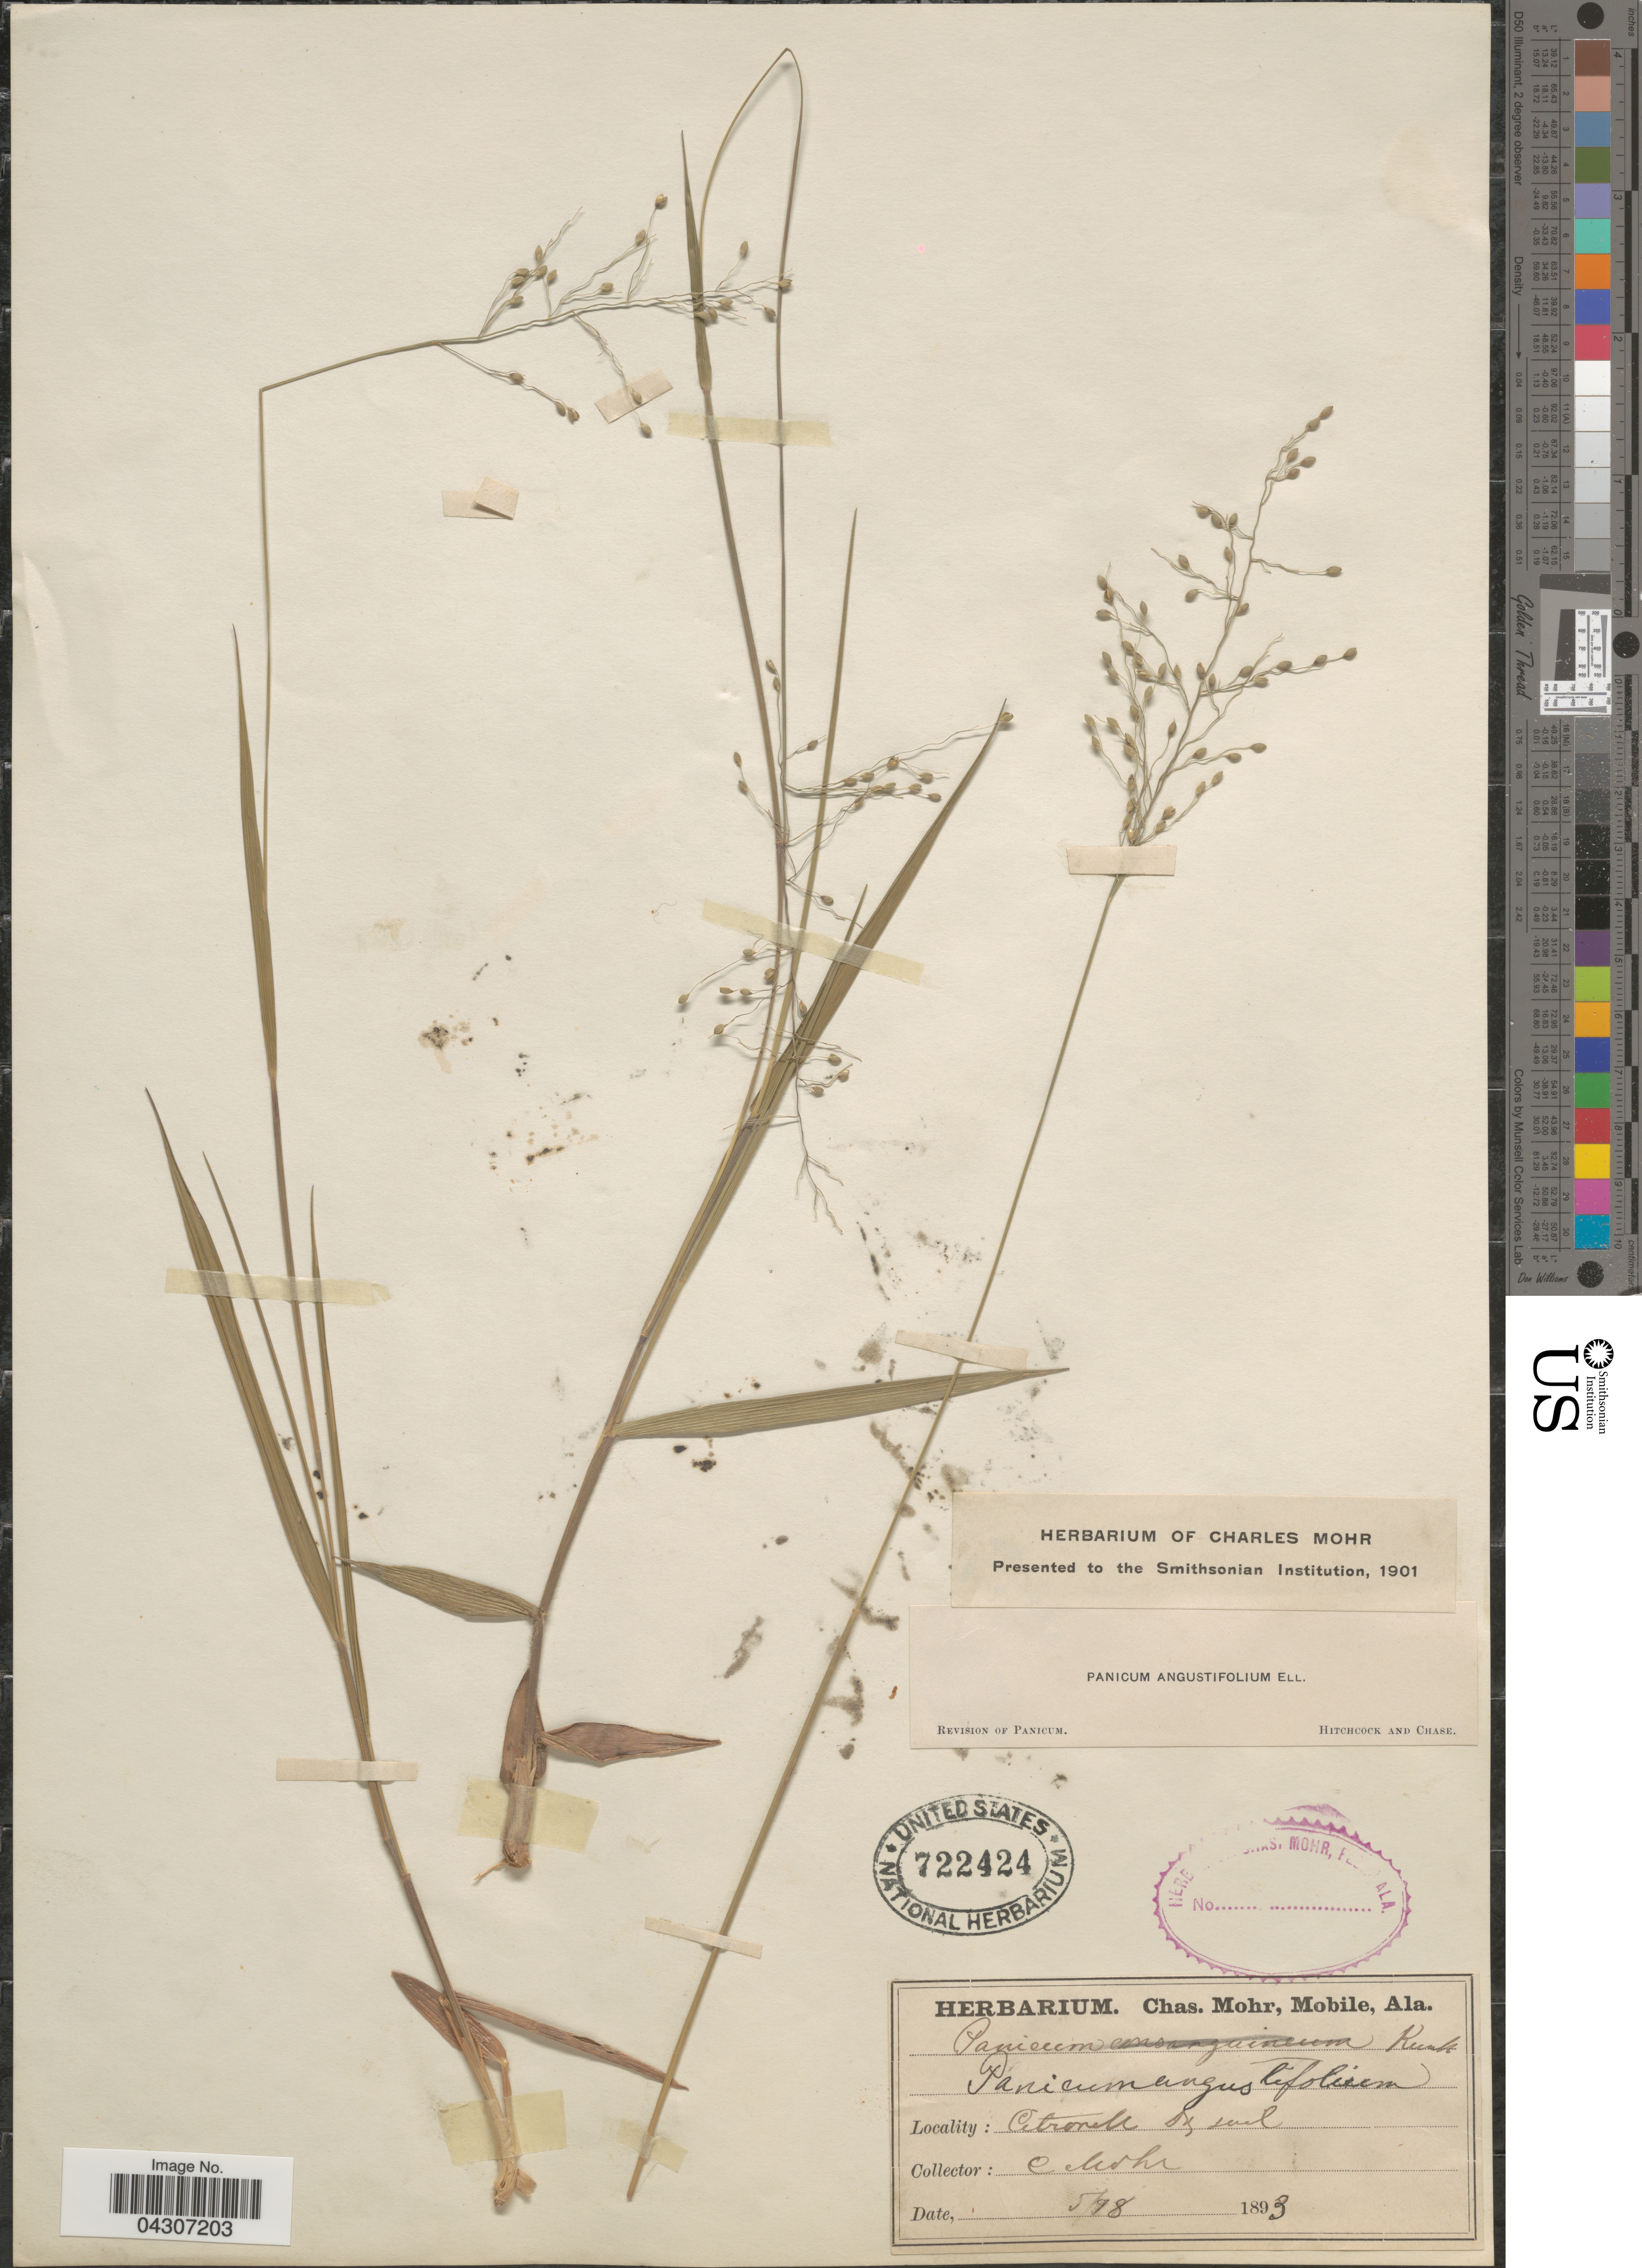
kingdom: Plantae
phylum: Tracheophyta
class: Liliopsida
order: Poales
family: Poaceae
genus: Dichanthelium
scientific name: Dichanthelium aciculare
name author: (Desv. ex Poir.) Gould & C.A. Clark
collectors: Mohr, C. T. (herbarium)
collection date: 1893-05-18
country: United States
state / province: Alabama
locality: Citronelle.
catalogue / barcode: US 722424